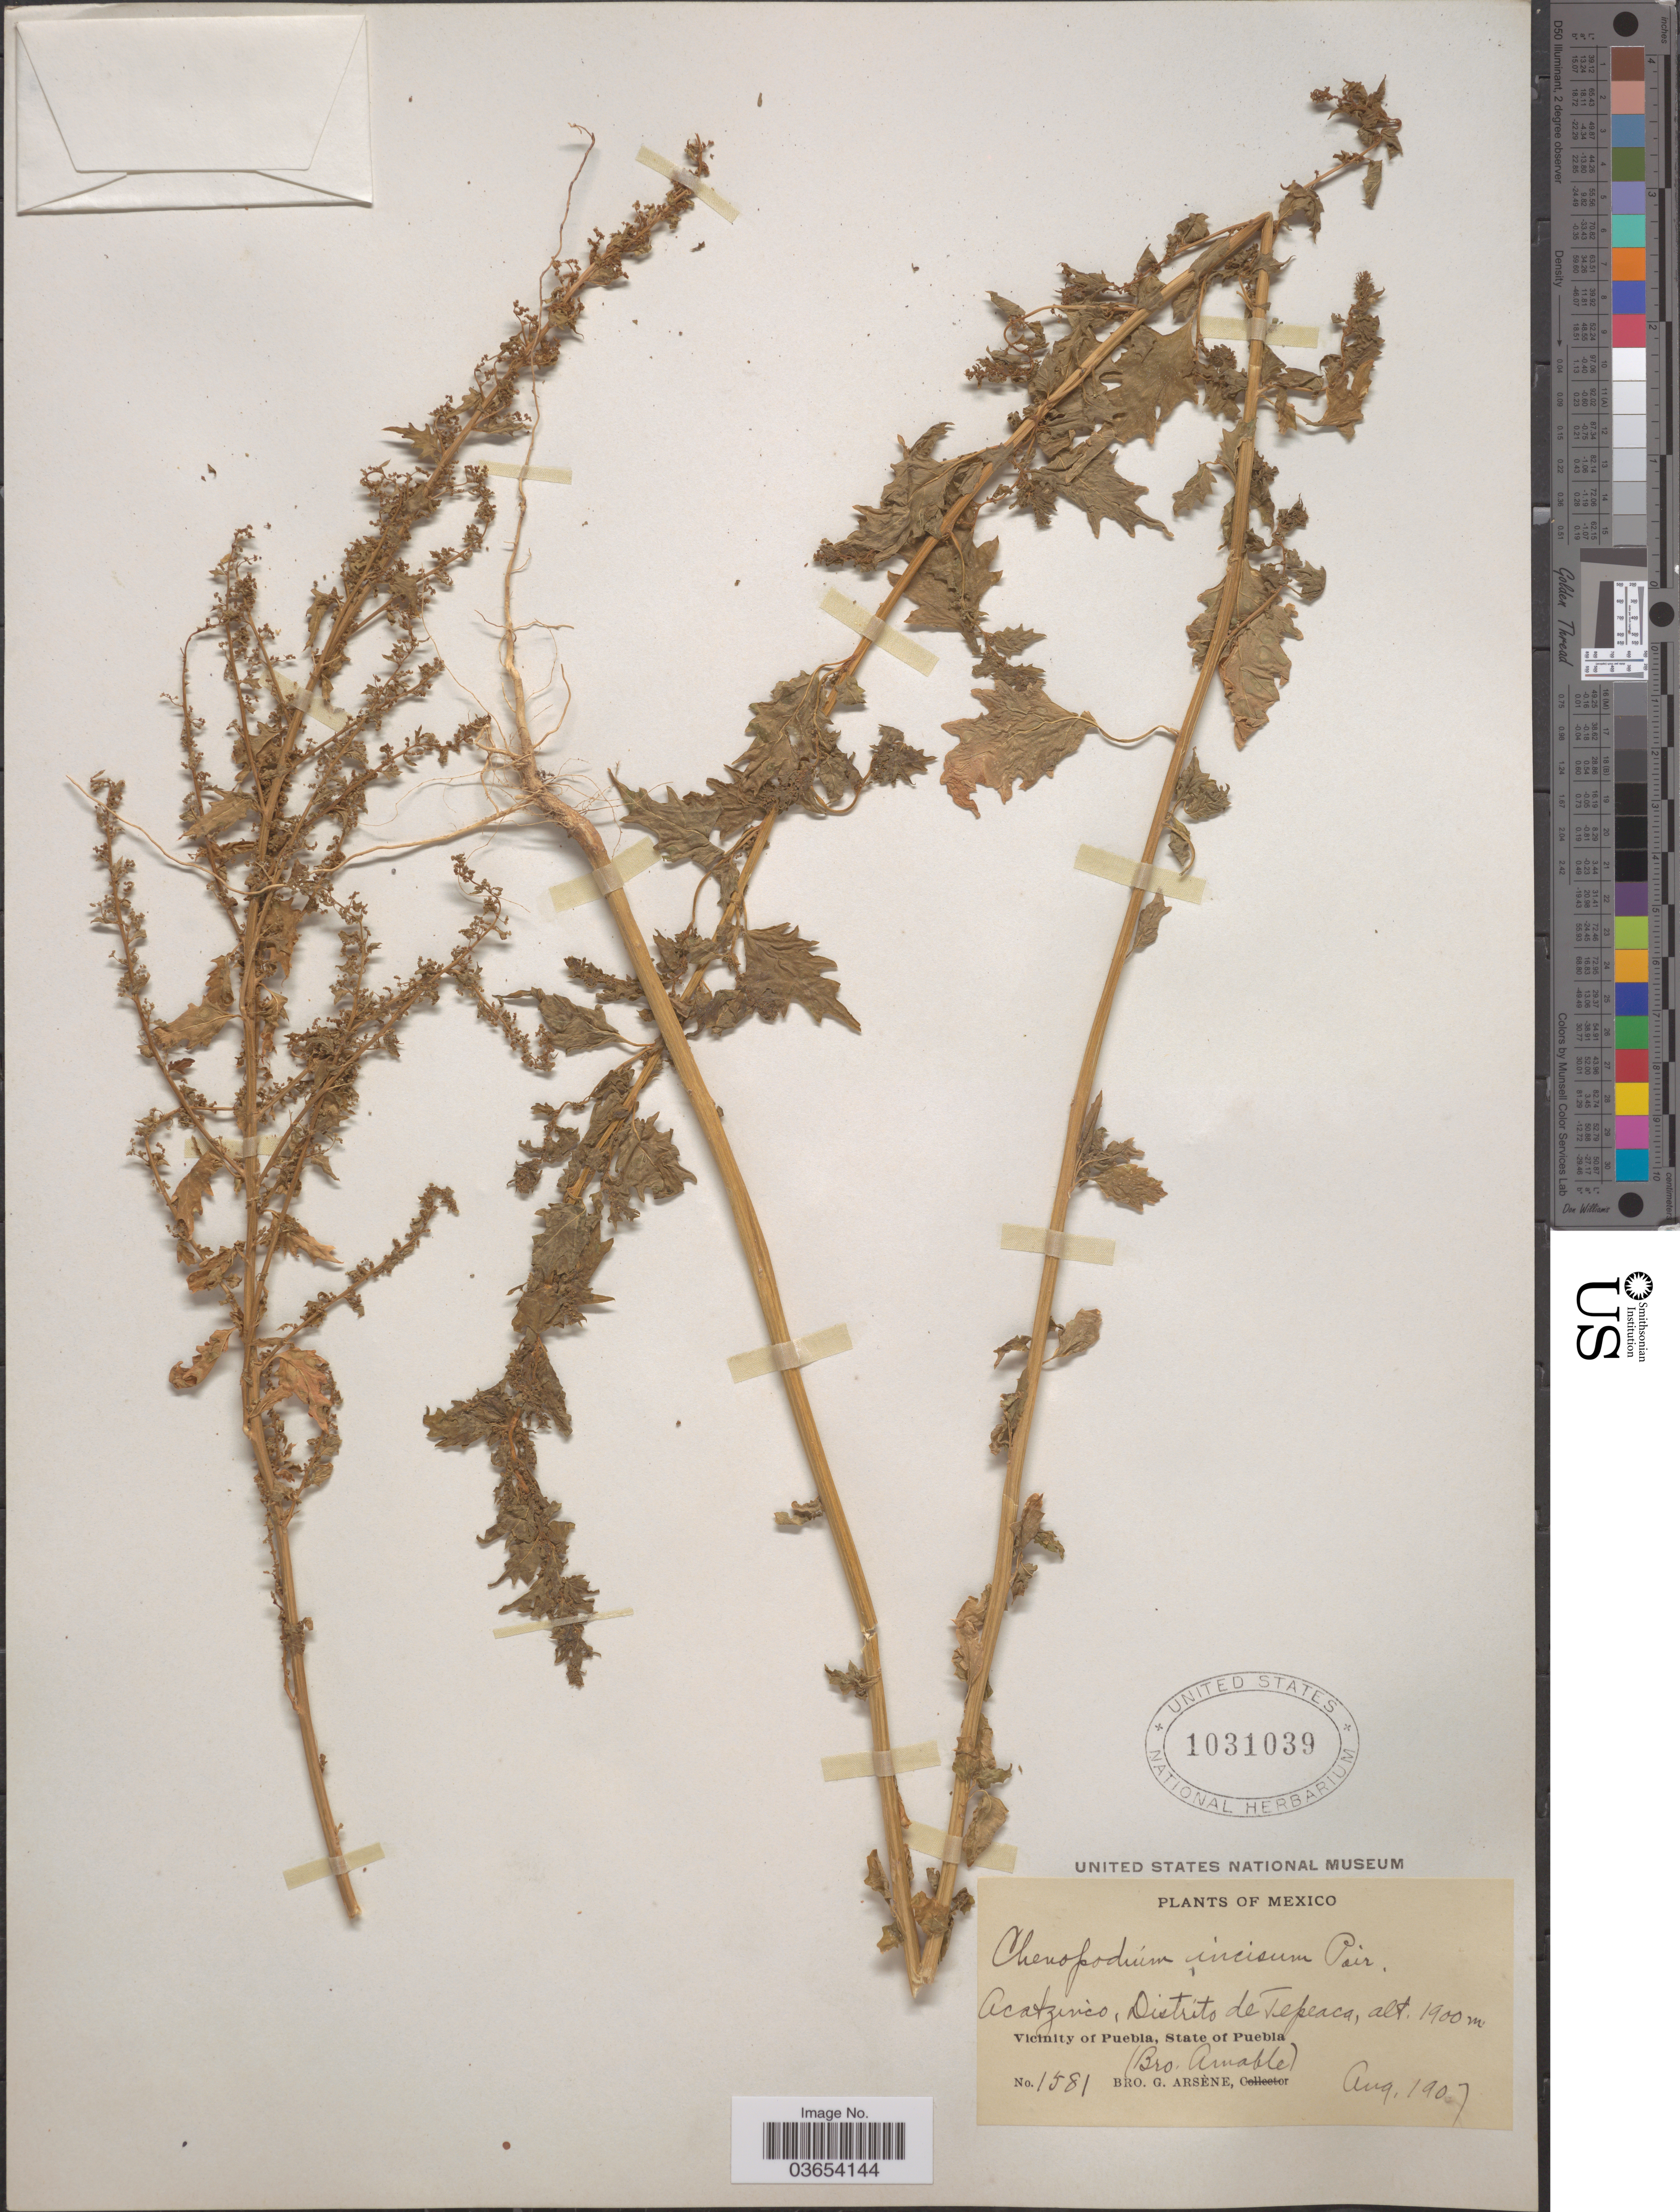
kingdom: Plantae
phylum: Tracheophyta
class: Magnoliopsida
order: Caryophyllales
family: Amaranthaceae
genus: Chenopodium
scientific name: Chenopodium incisum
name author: Poir.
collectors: Bro. G. Arsène & B. Amable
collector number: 1581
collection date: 1907-08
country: Mexico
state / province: Puebla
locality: Acatzinco, Distrito de Tepeaca. Vicinity of Puebla.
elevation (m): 1900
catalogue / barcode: US 1031039